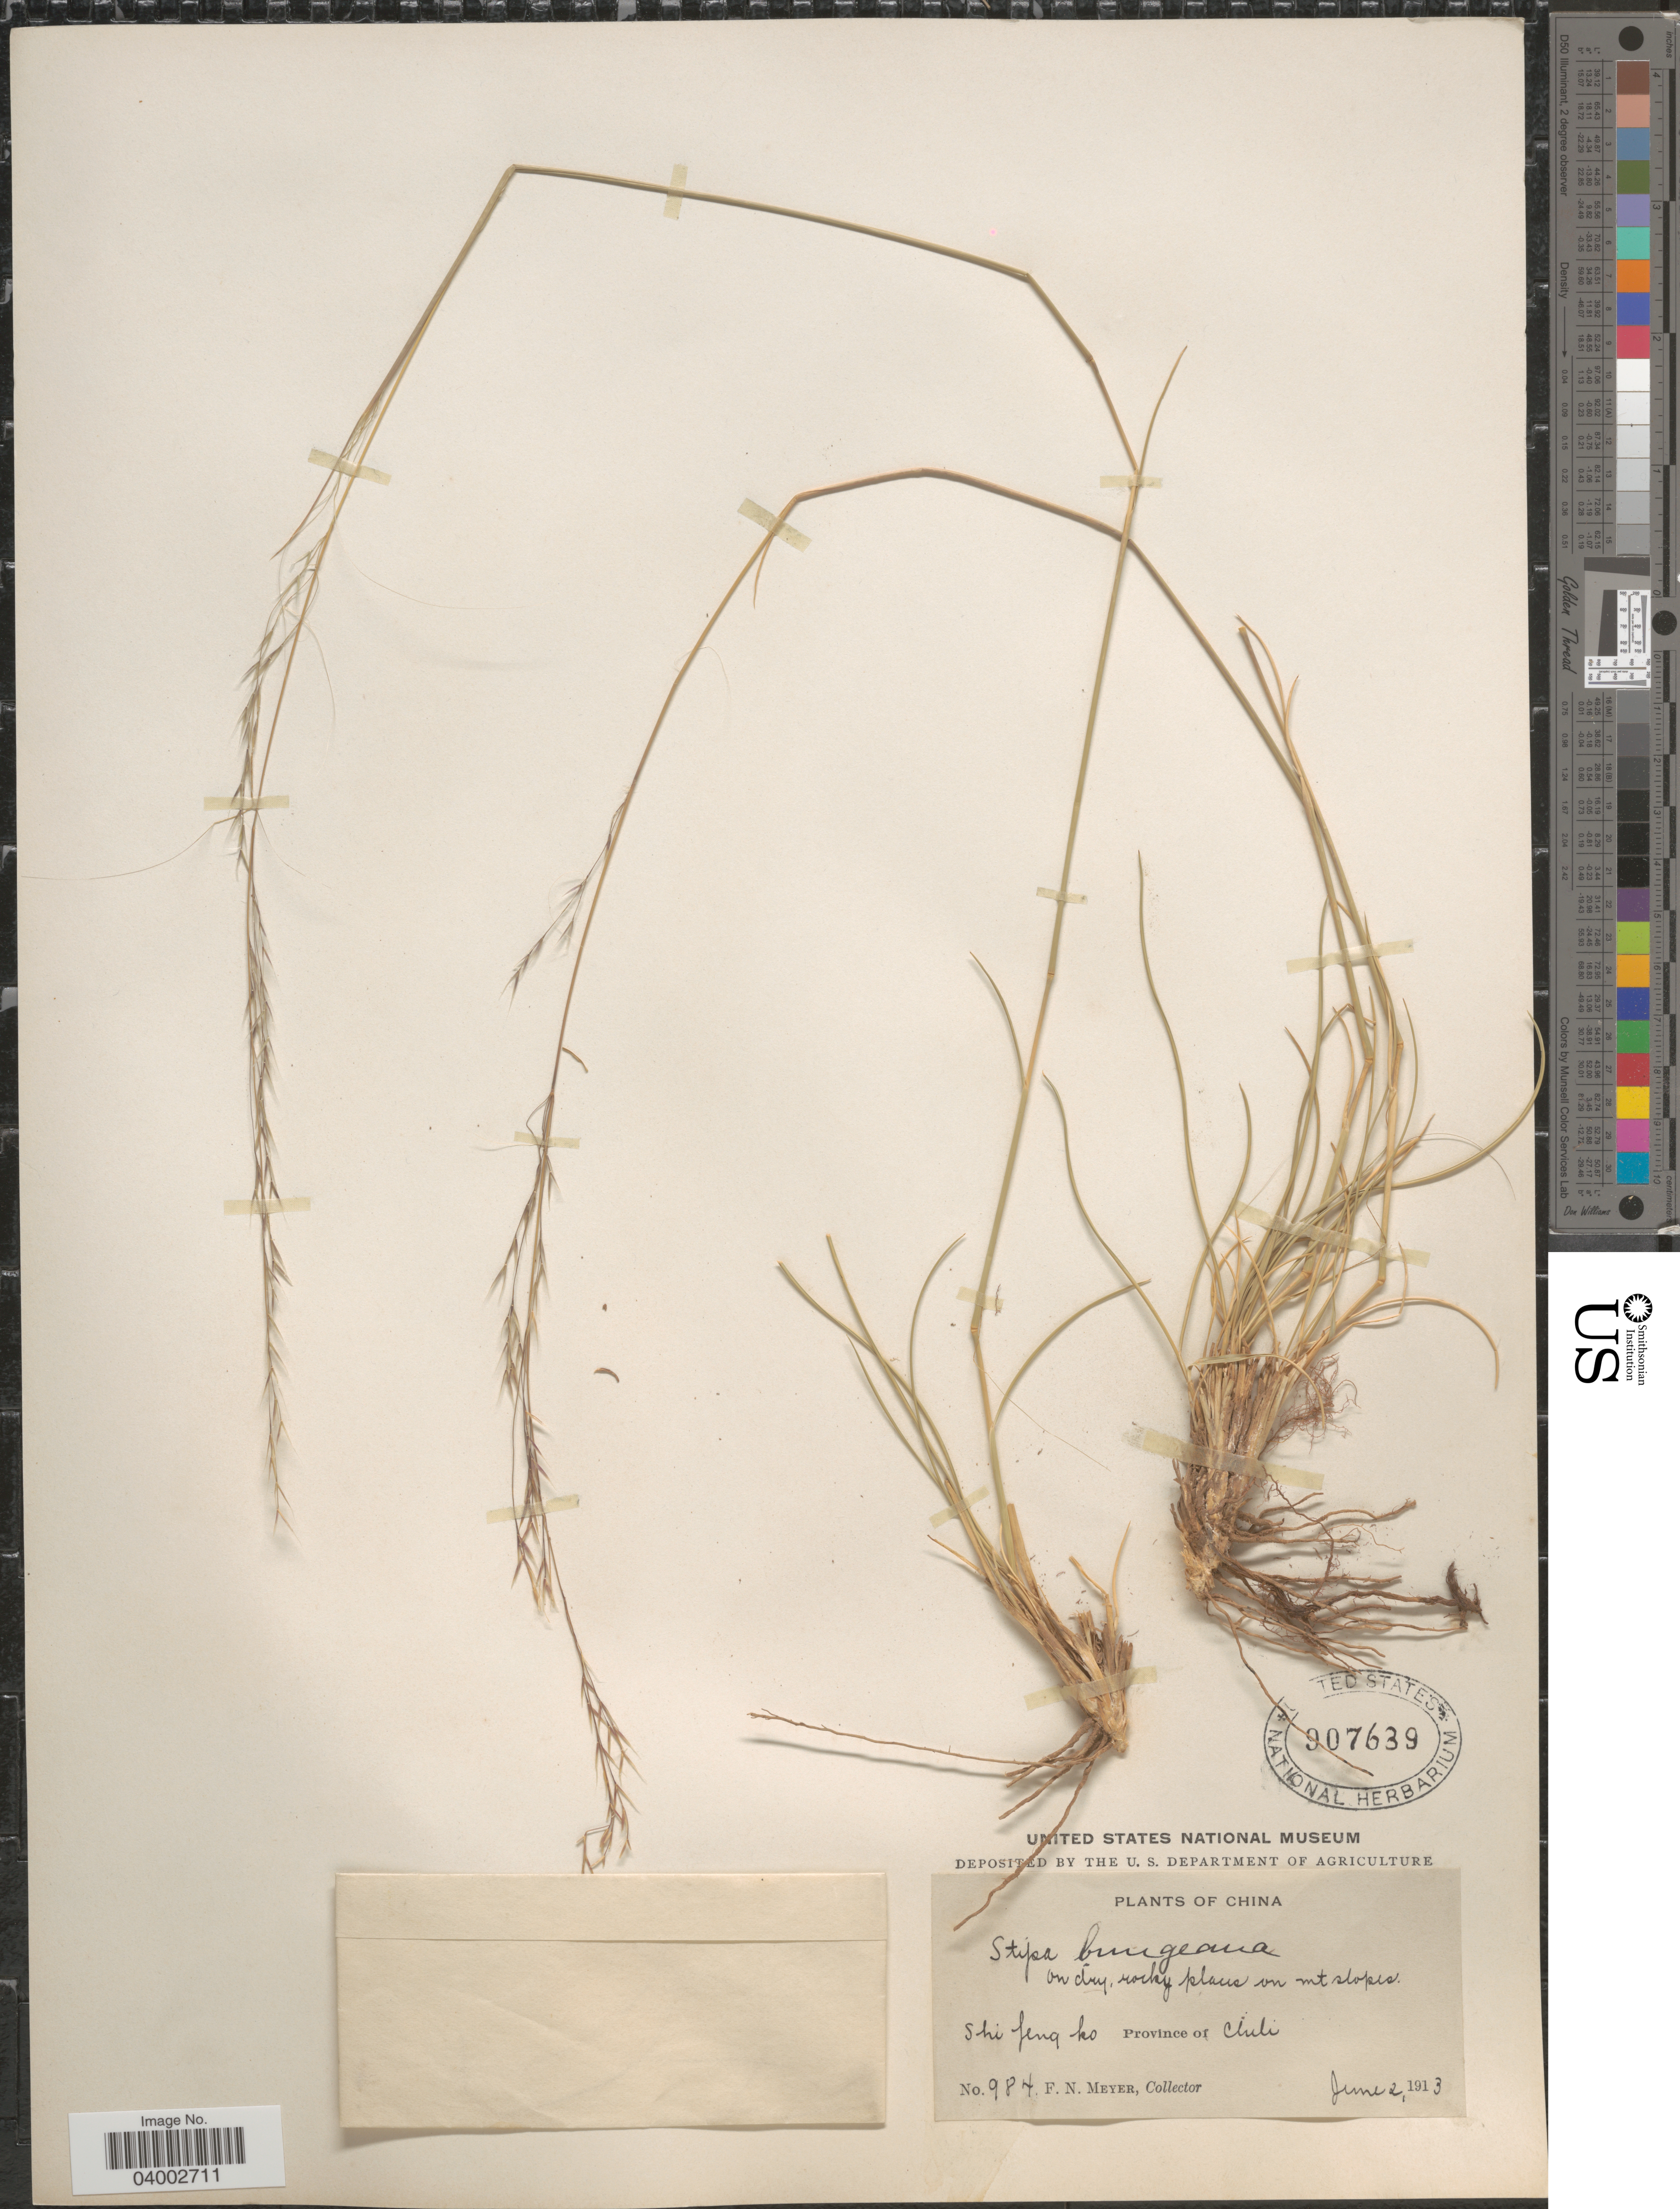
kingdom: Plantae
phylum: Tracheophyta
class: Liliopsida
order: Poales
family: Poaceae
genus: Stipa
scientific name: Stipa bungeana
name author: Trin.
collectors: F. N. Meyer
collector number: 984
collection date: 1913-06-02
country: China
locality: Shi feng ko. Province of Chili.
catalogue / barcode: US 907639